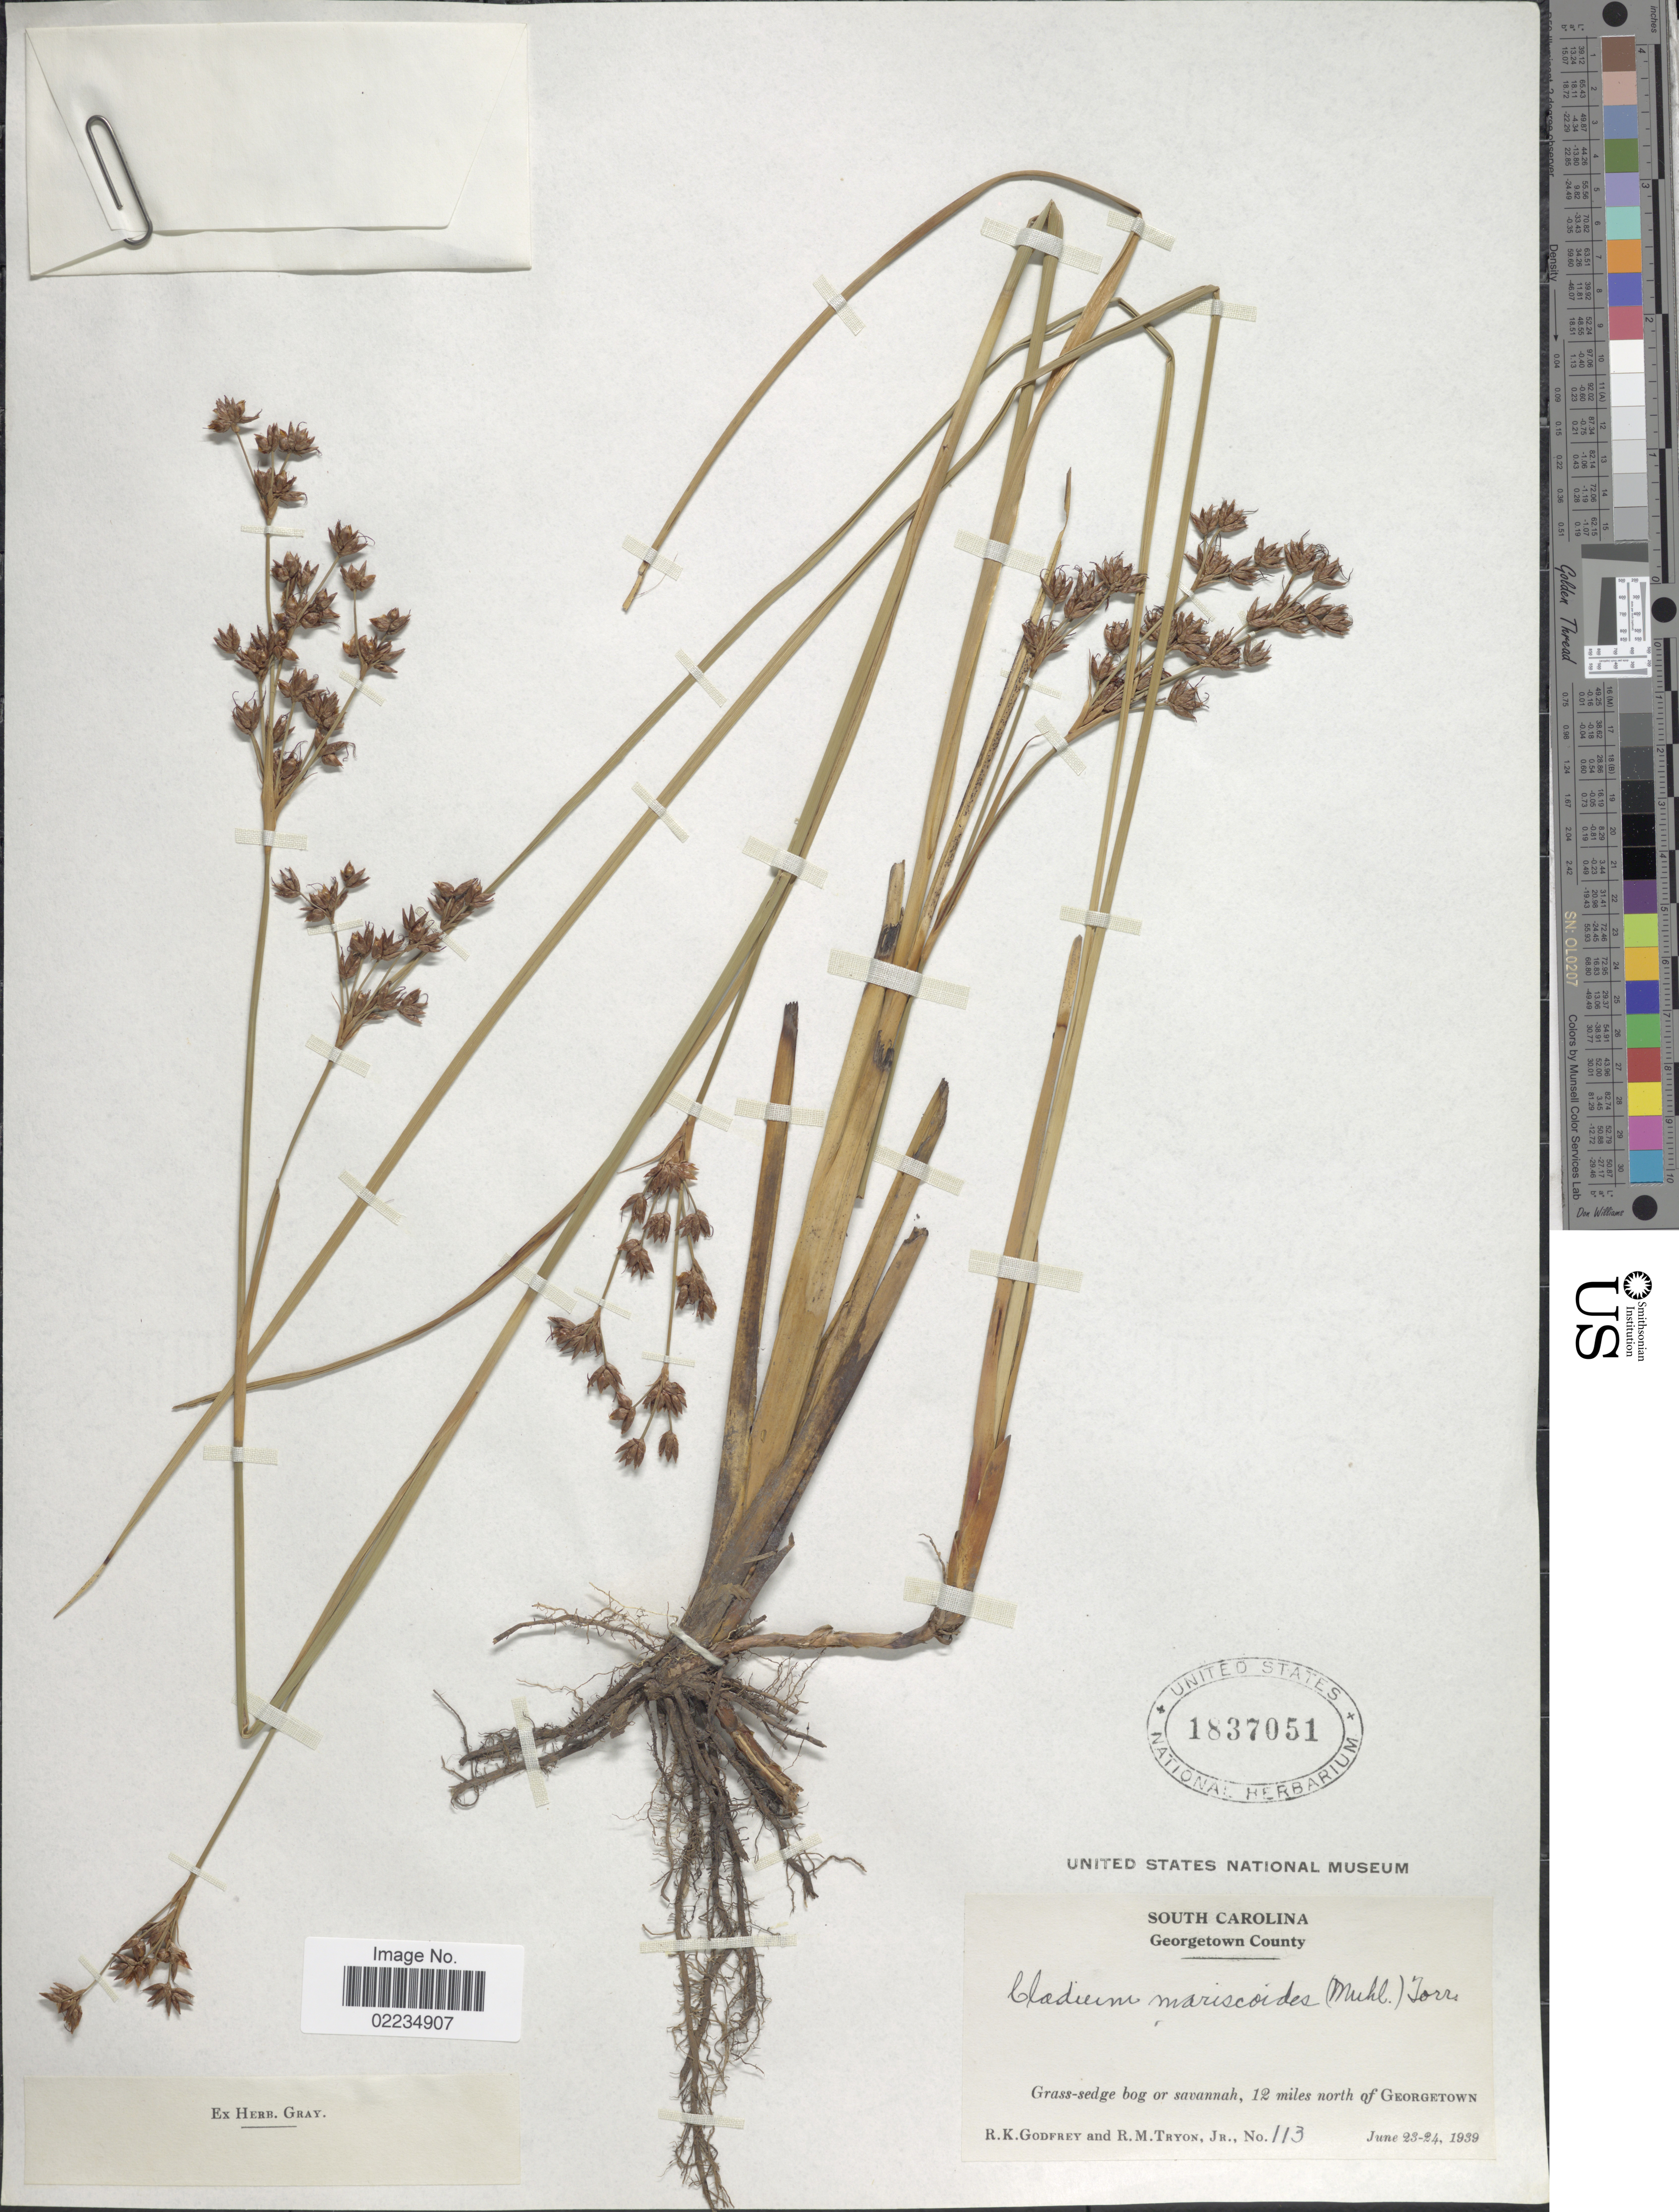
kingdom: Plantae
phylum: Tracheophyta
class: Liliopsida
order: Poales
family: Cyperaceae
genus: Cladium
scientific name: Cladium mariscoides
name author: (Muhl.) Torr.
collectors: R. K. Godfrey & R. M. Tryon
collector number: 113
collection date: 1939-06-23/1939-06-24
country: United States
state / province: South Carolina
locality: Georgetown County, 12 miles north of Georgetown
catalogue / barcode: US 1837051